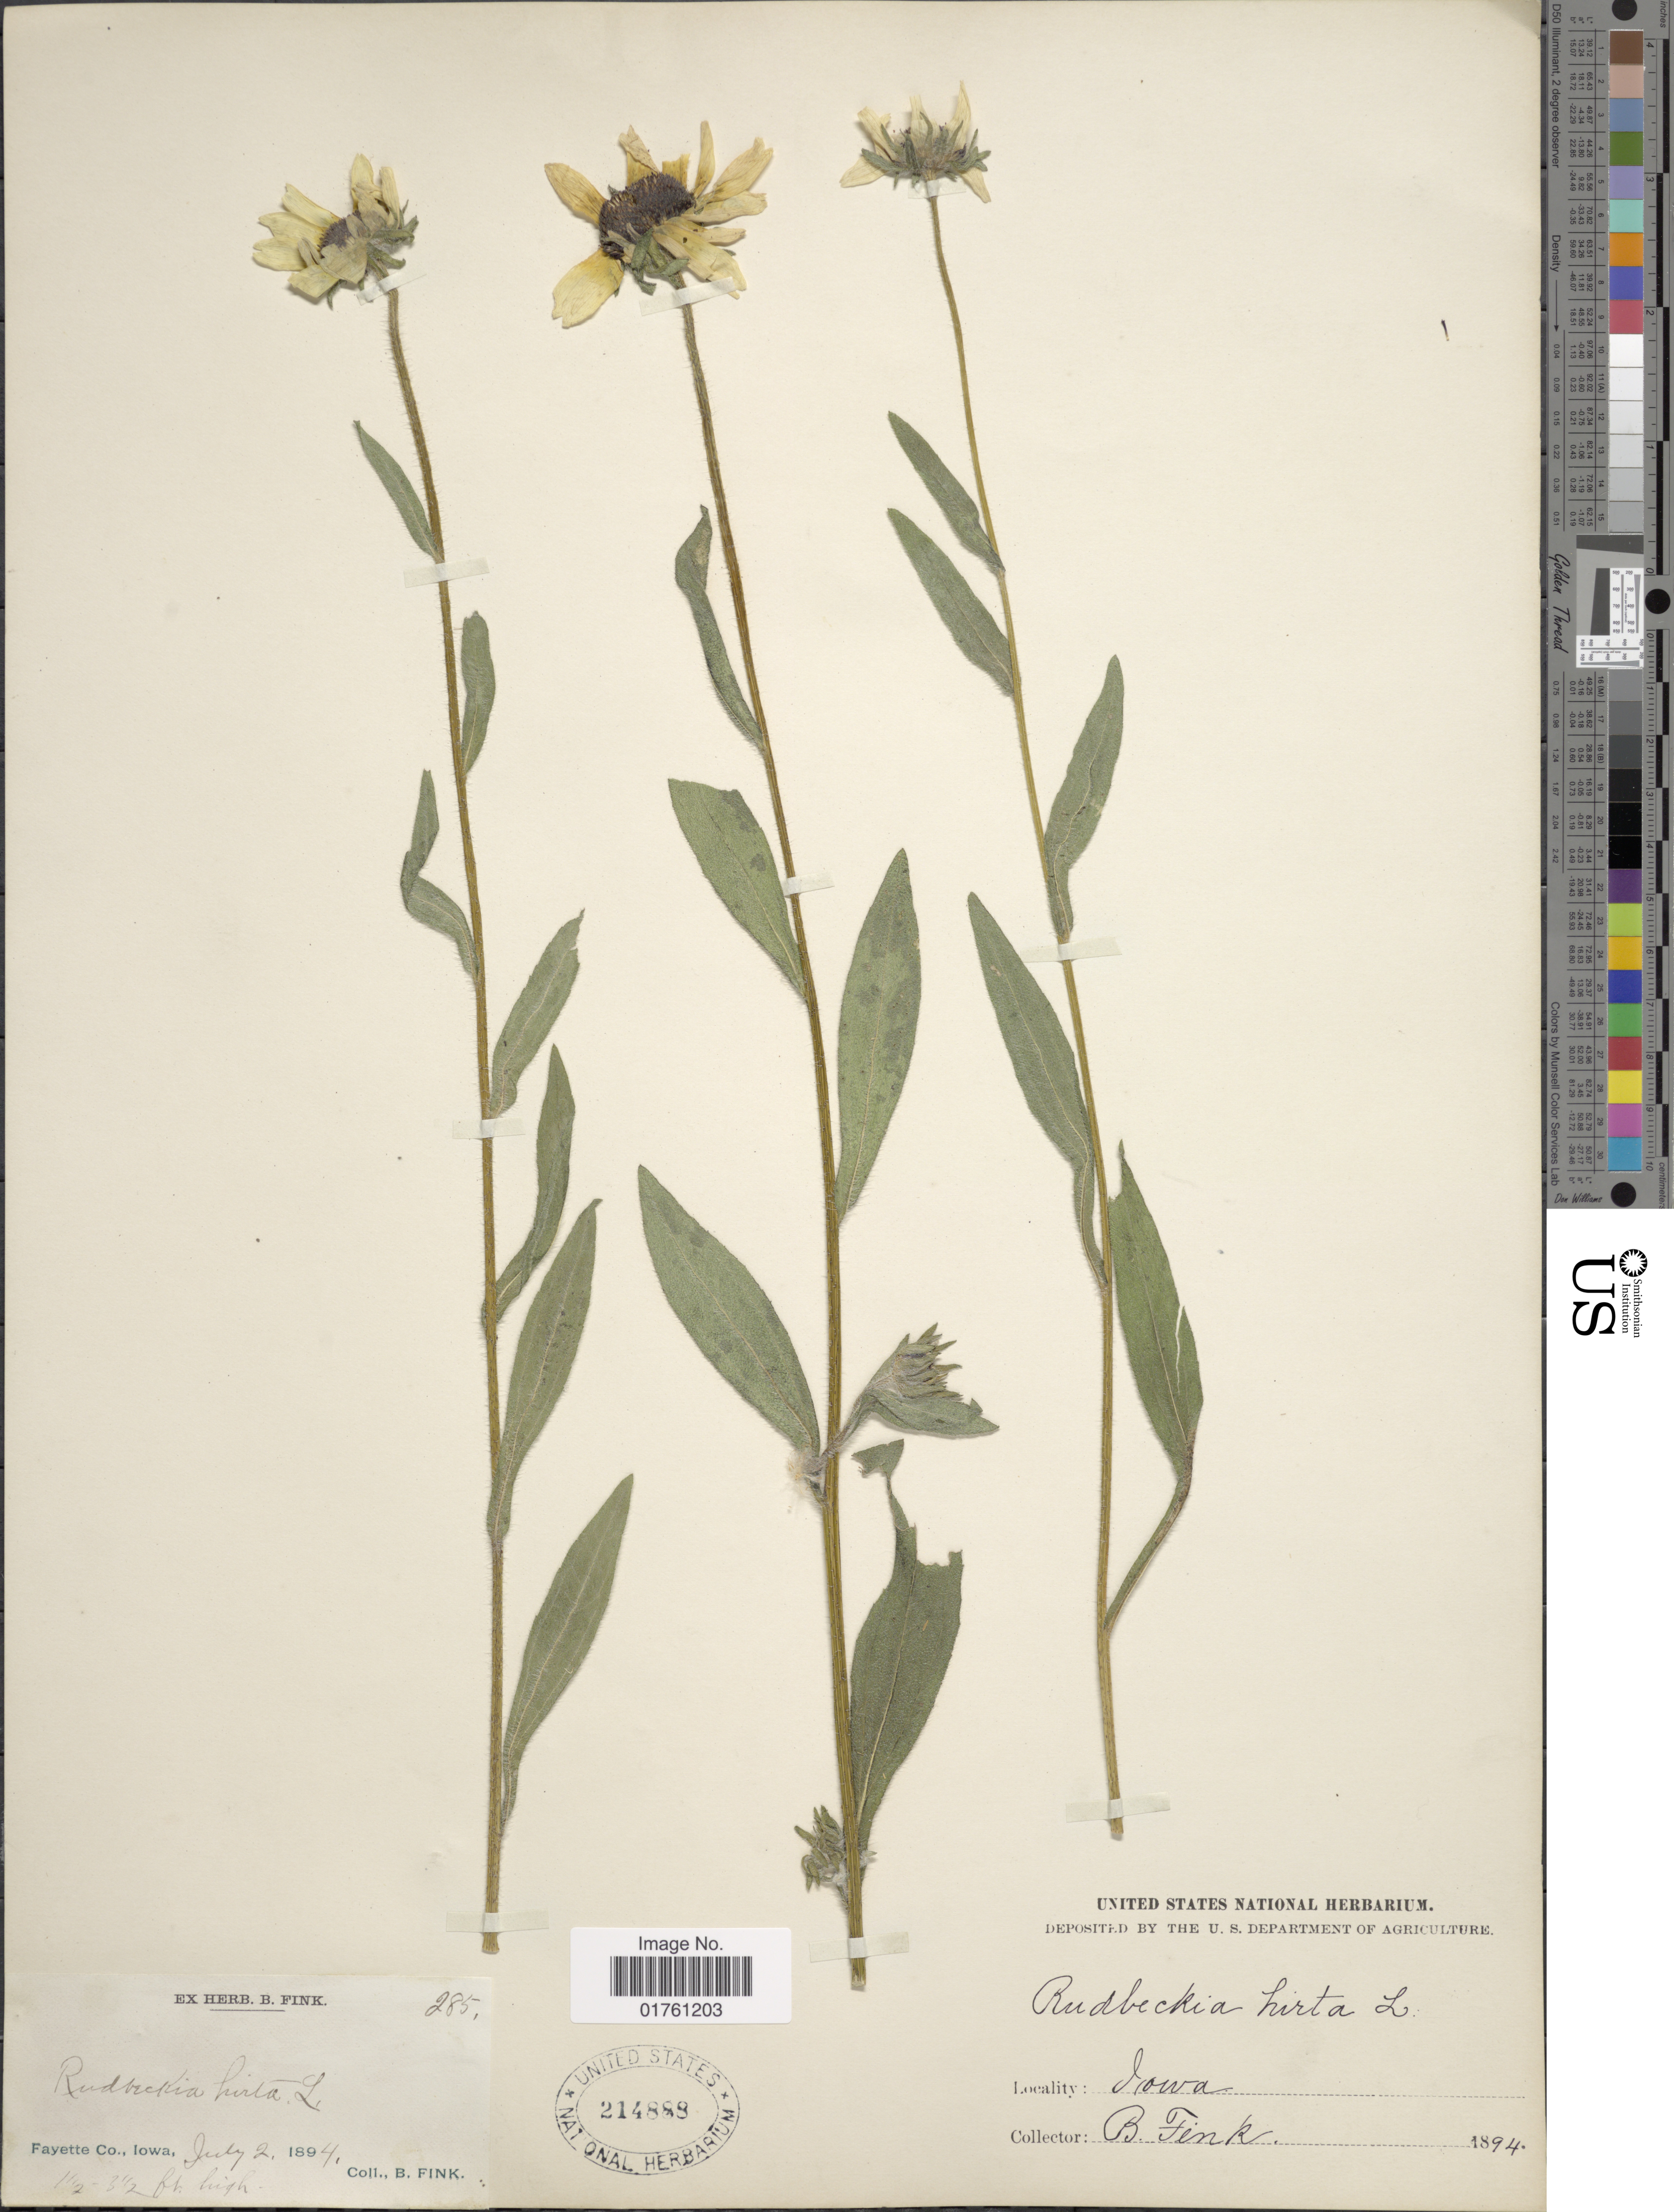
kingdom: Plantae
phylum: Tracheophyta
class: Magnoliopsida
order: Asterales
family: Asteraceae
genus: Rudbeckia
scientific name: Rudbeckia hirta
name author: L.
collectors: B. Fink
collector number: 285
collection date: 1894-07-02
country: United States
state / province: Iowa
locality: Fayette Co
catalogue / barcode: US 214888